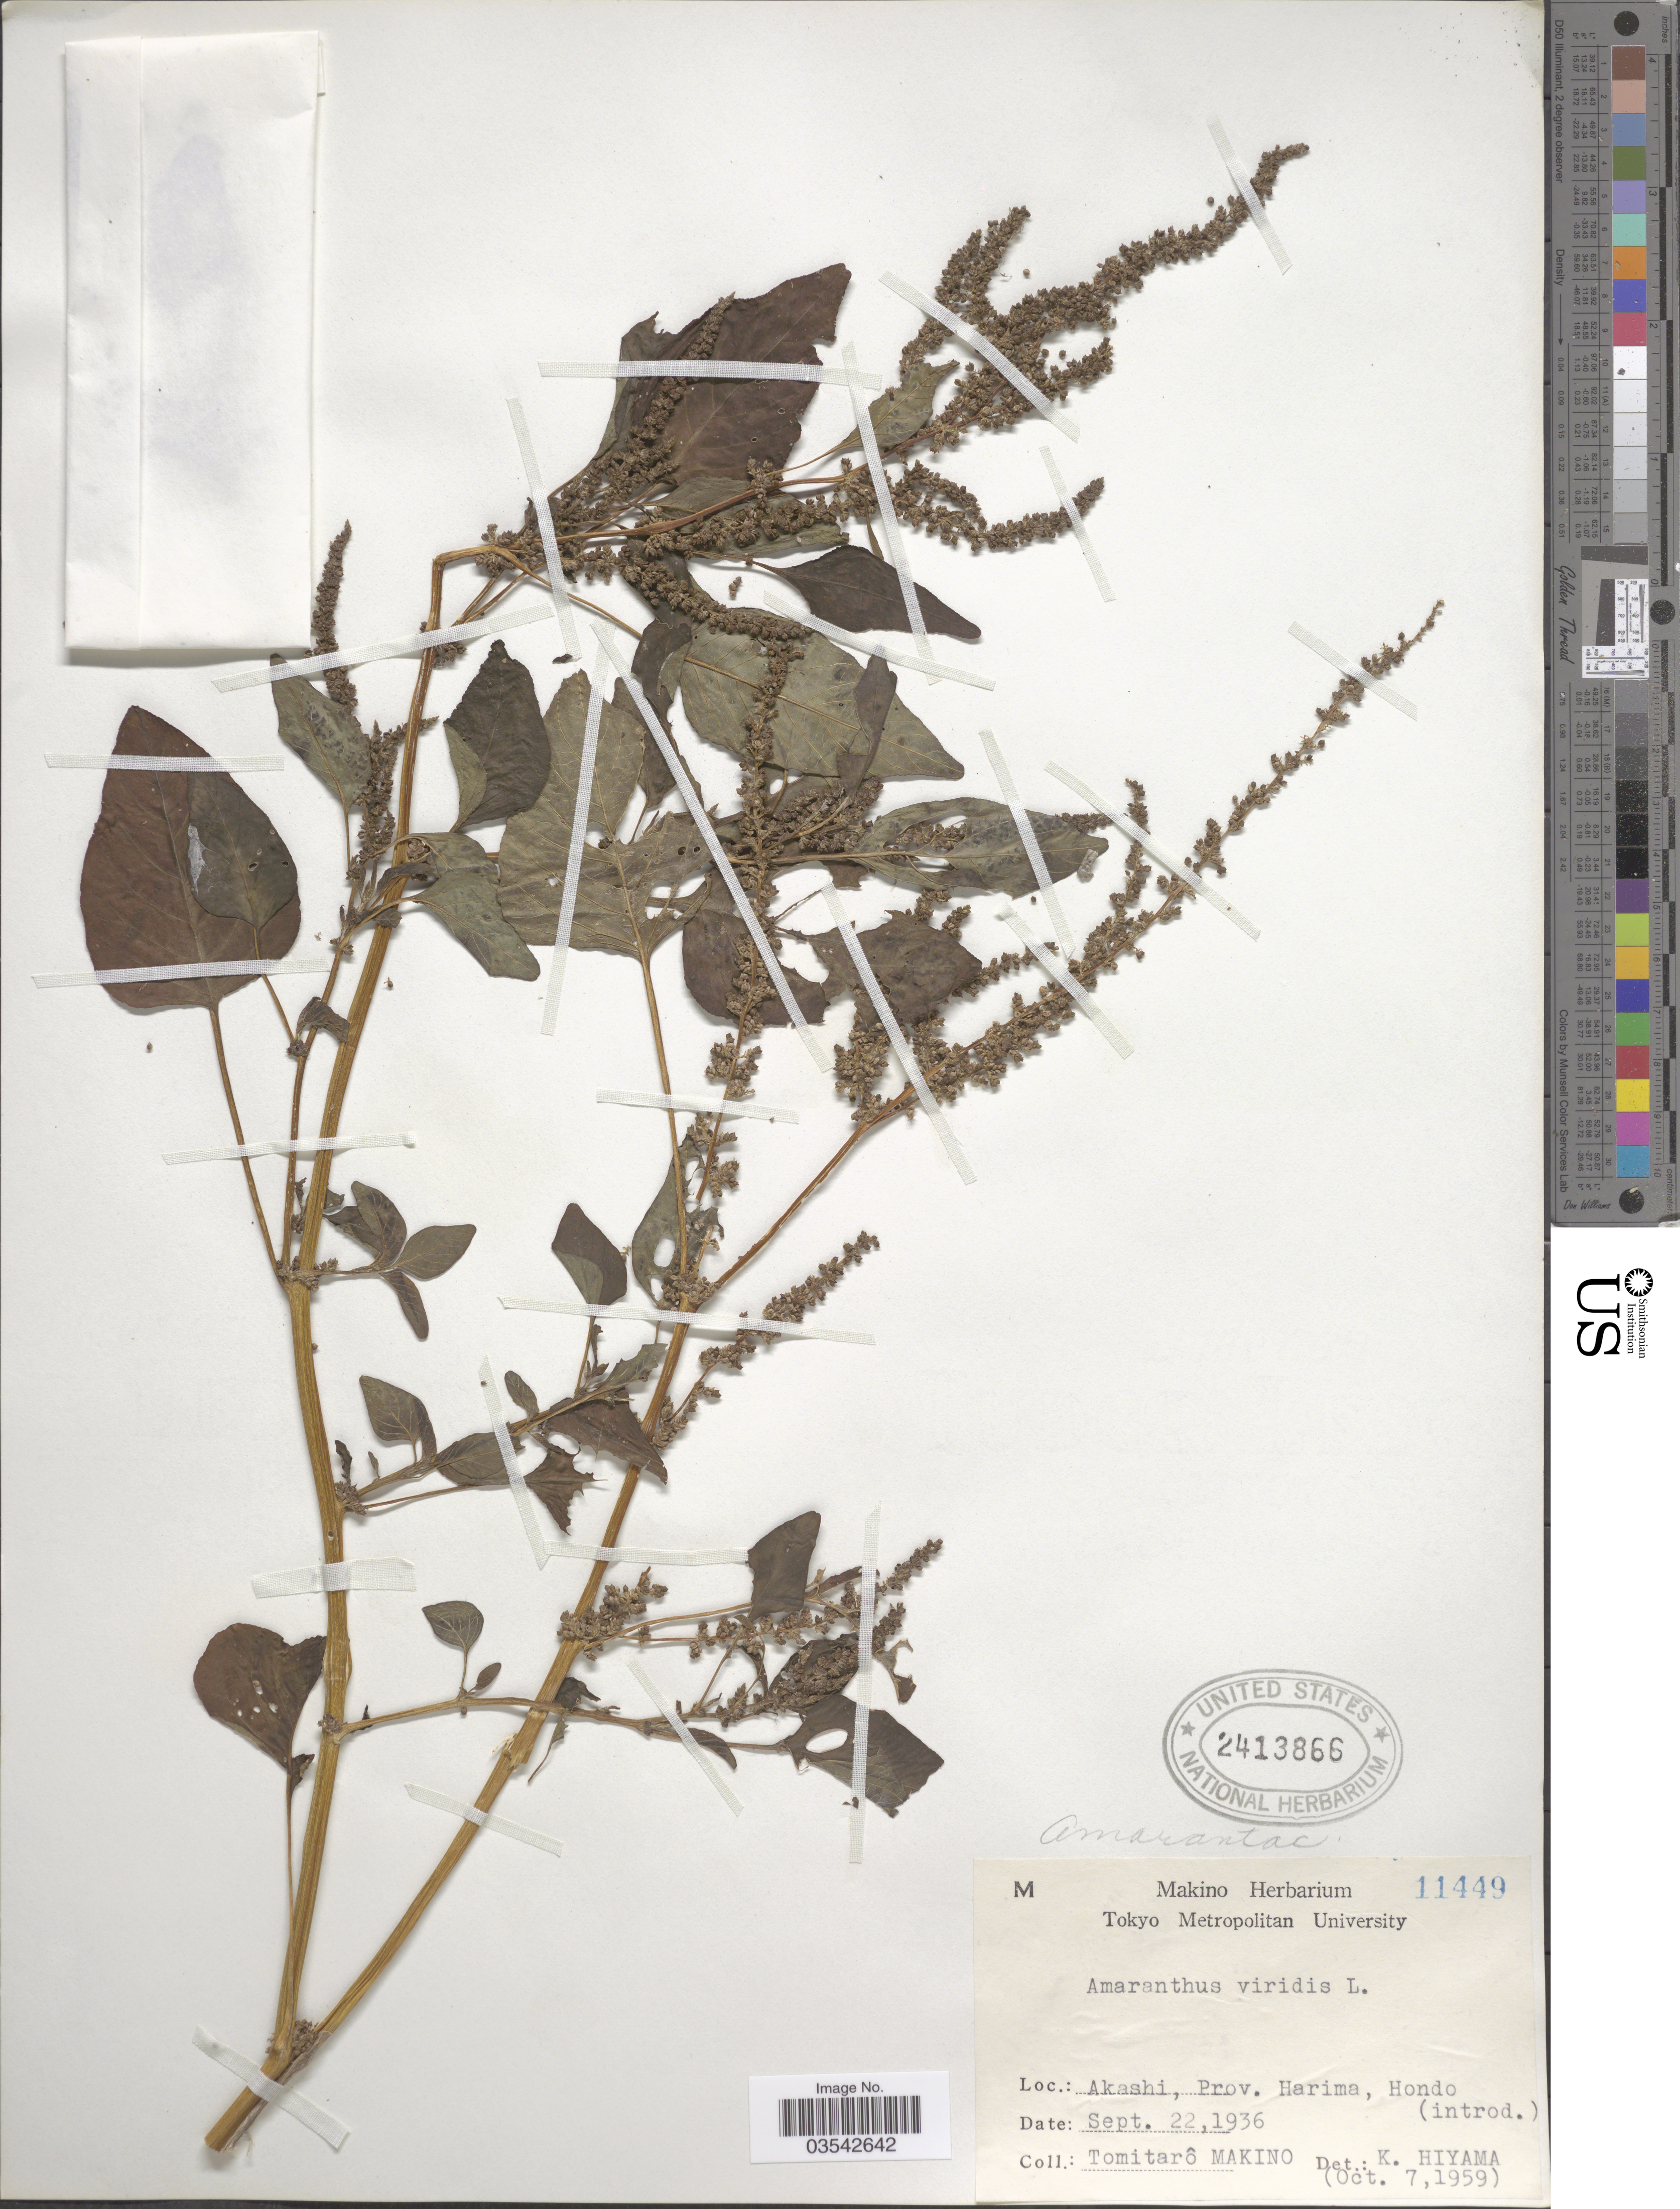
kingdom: Plantae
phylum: Tracheophyta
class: Magnoliopsida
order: Caryophyllales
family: Amaranthaceae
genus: Amaranthus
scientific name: Amaranthus viridis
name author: L.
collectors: T. Makino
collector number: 11449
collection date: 1936-09-22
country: Japan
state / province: Tokyo, Federal City of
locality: Akashi, Prov. Harima, Hondo.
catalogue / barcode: US 2413866